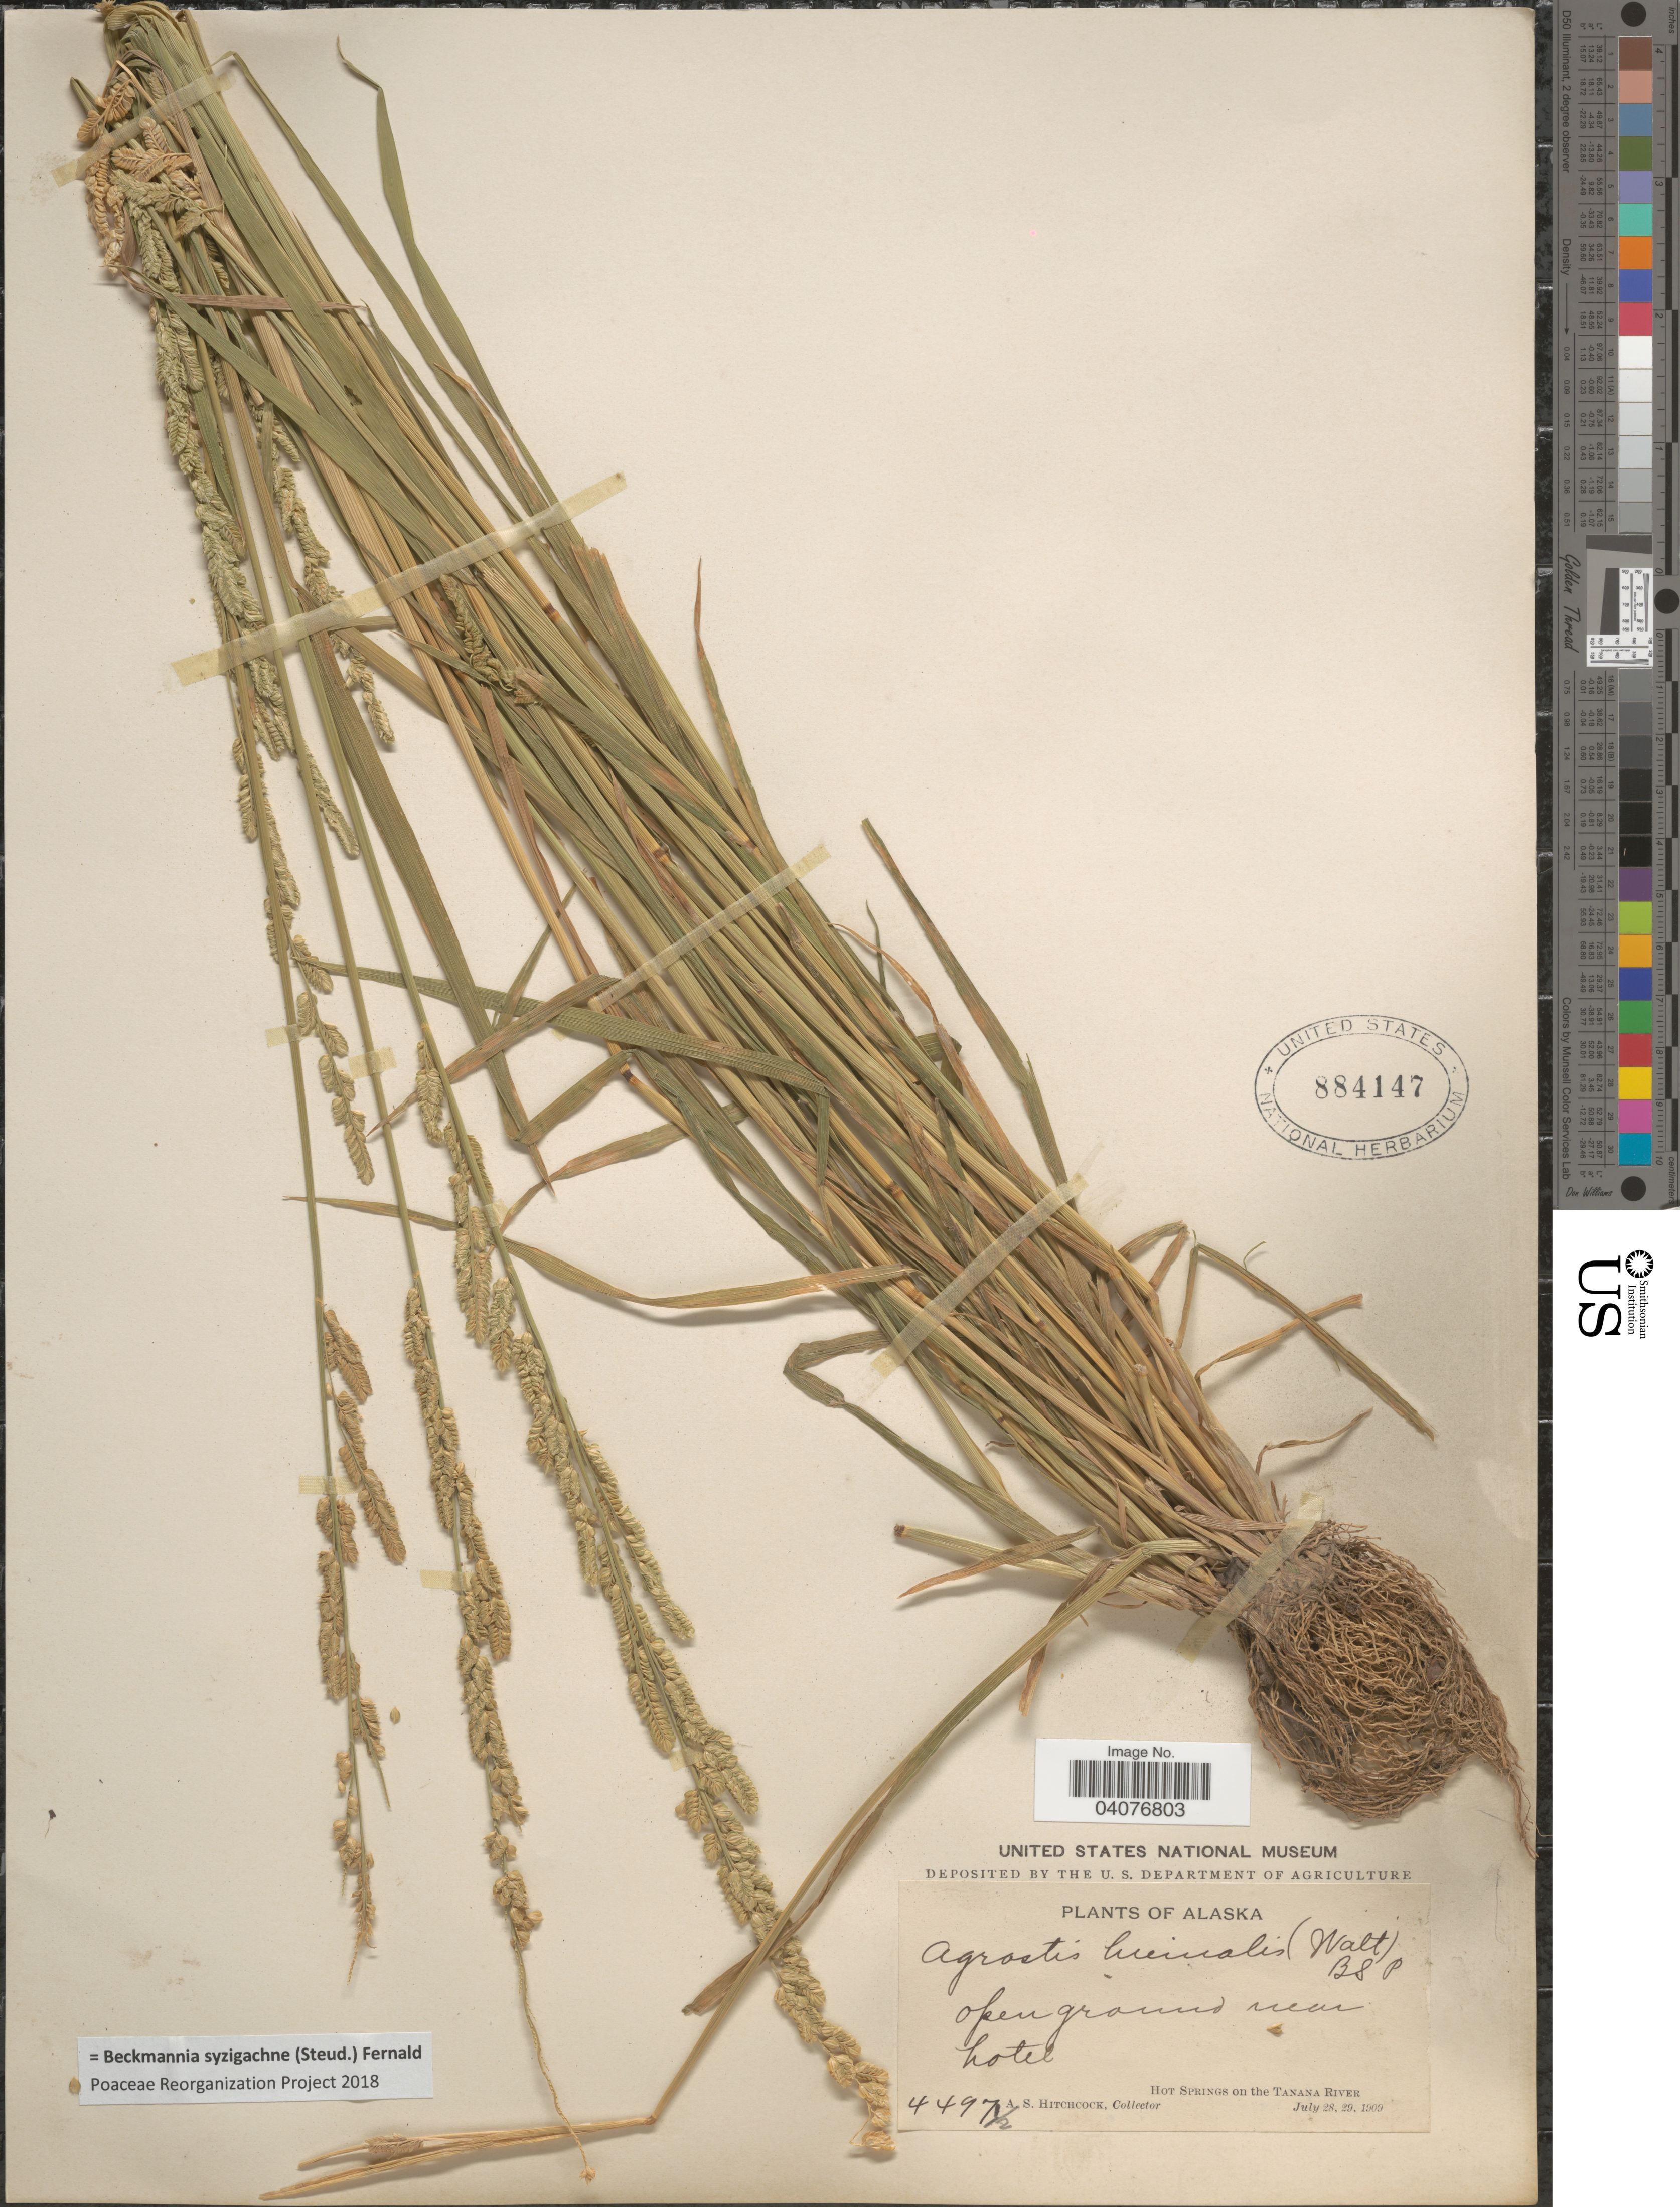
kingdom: Plantae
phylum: Tracheophyta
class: Liliopsida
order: Poales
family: Poaceae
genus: Beckmannia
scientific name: Beckmannia syzigachne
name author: (Steud.) Fernald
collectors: A. S. Hitchcock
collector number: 4497½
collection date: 1909-07-28/1909-07-29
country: United States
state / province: Alaska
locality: Open ground near hotel. Hot Springs on the Tanana River.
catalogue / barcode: US 884147